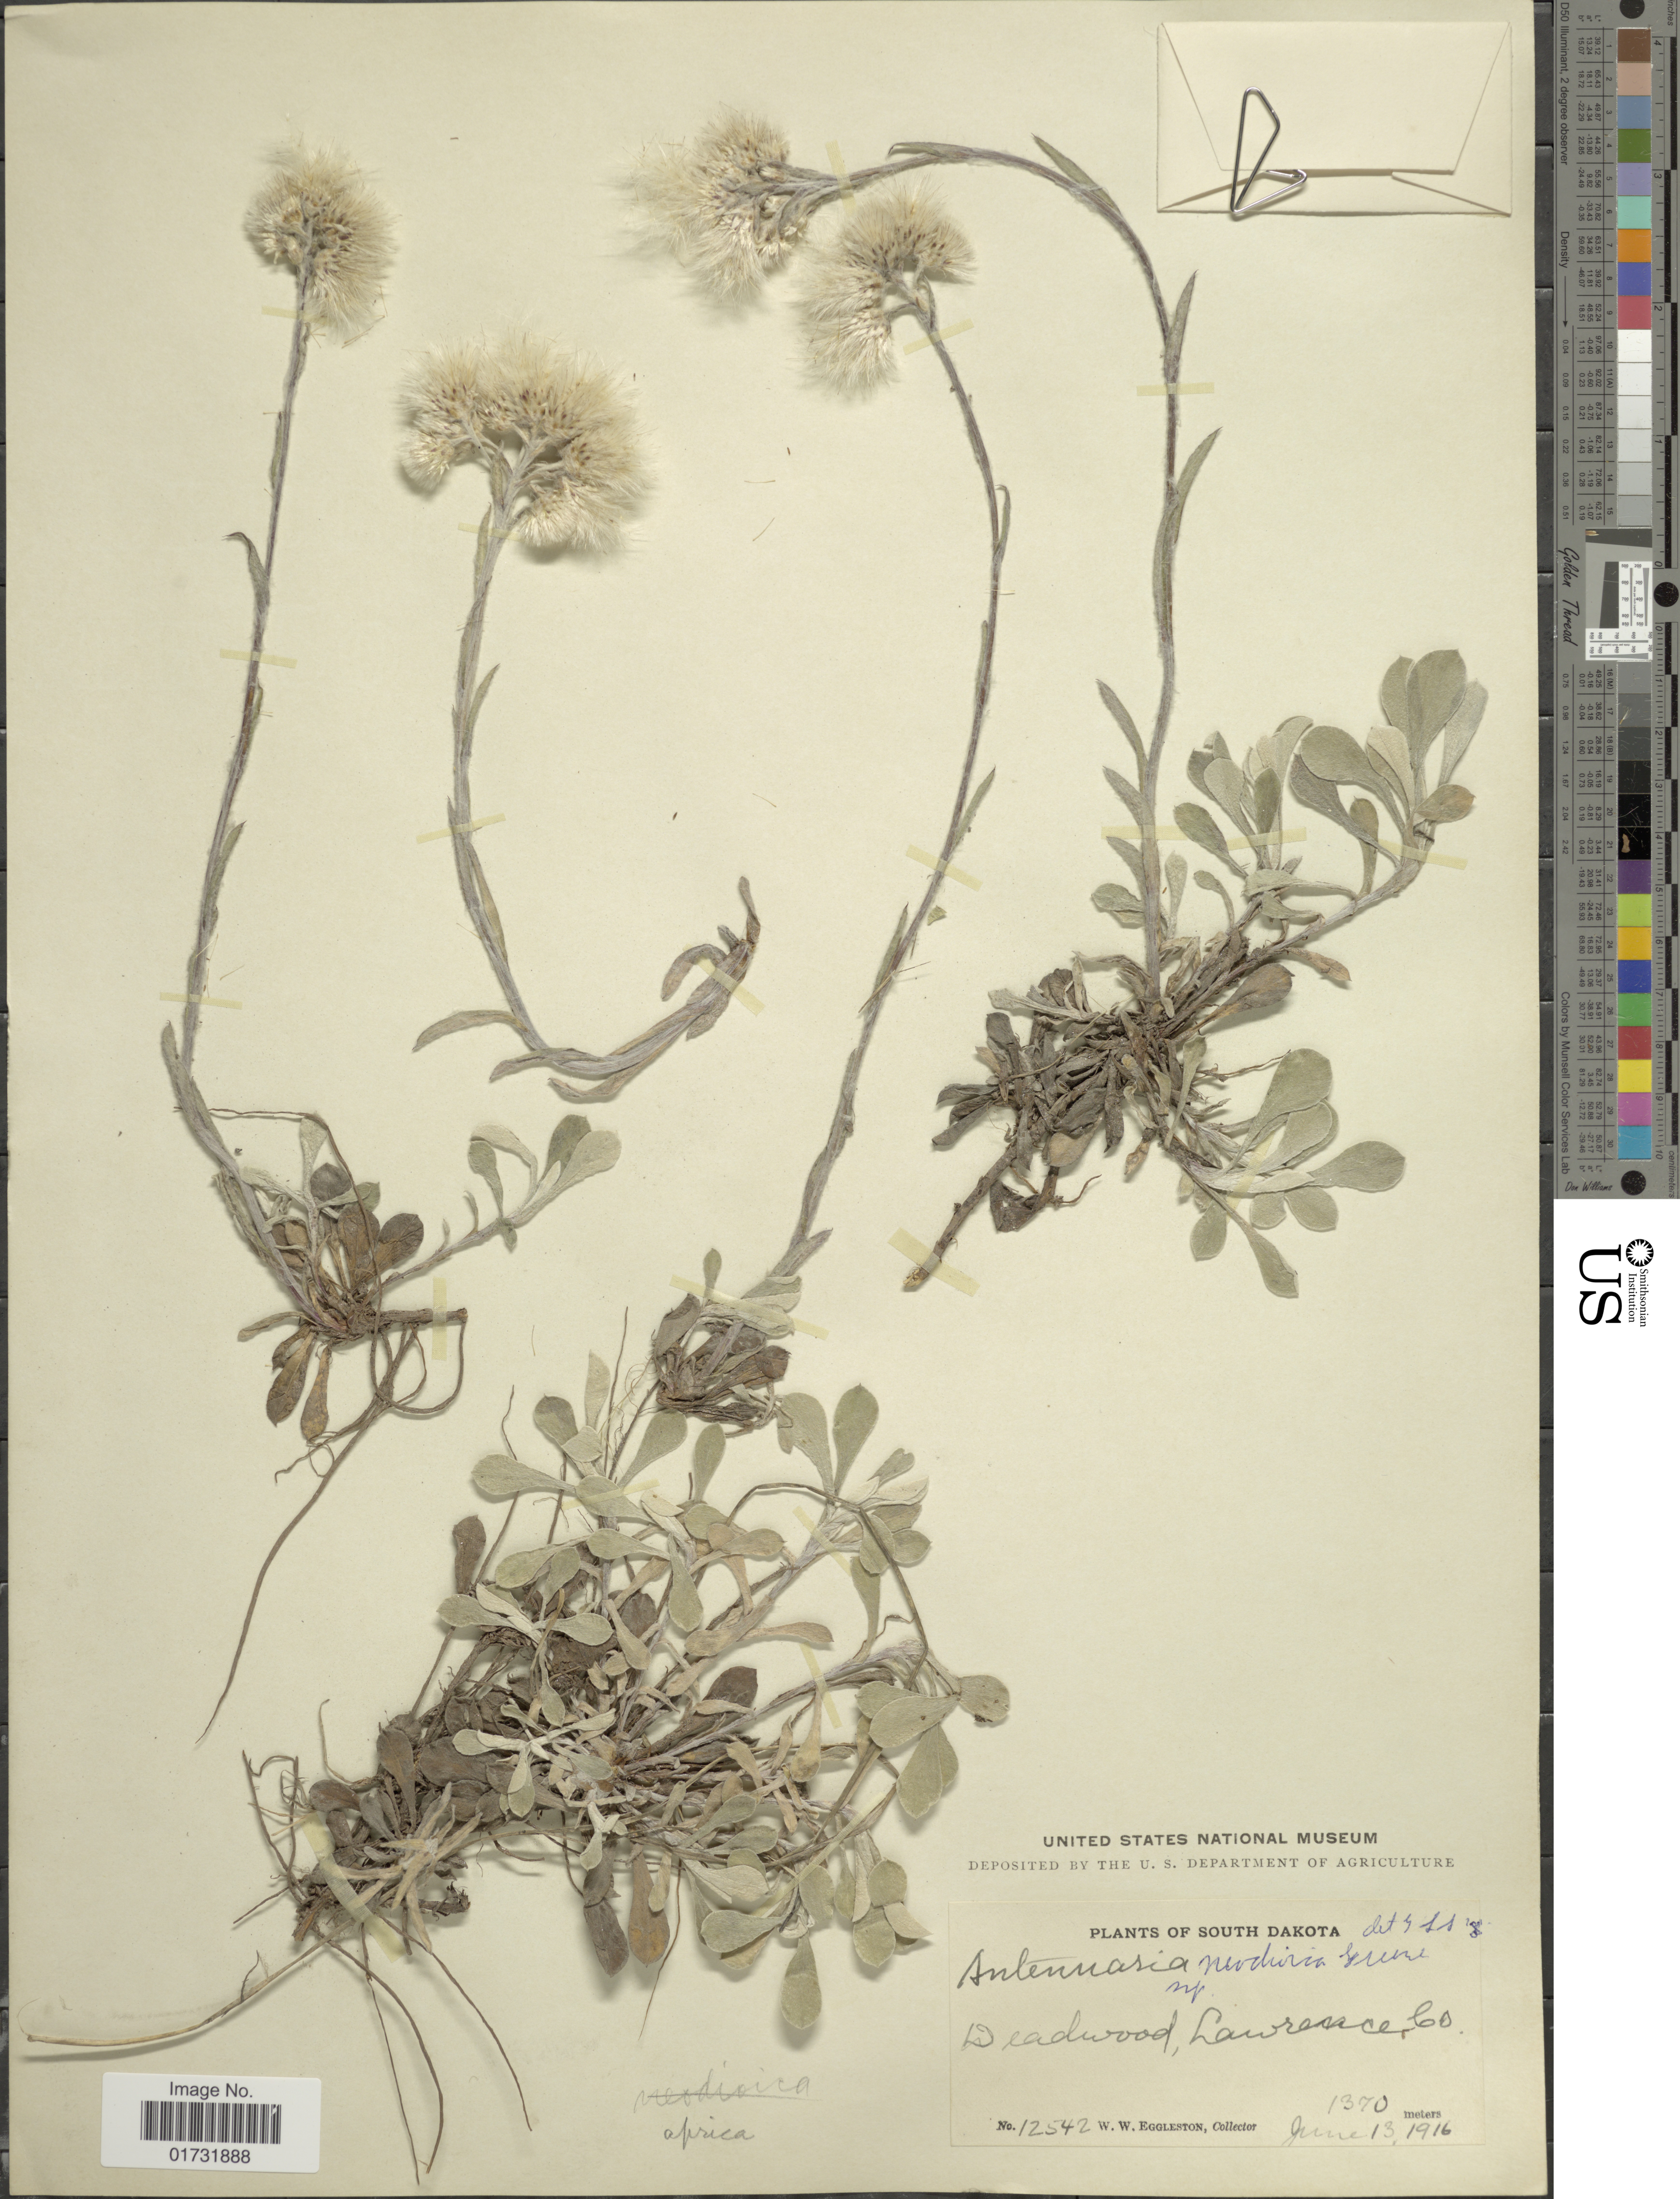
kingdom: Plantae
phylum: Tracheophyta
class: Magnoliopsida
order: Asterales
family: Asteraceae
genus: Antennaria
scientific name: Antennaria neodioica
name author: Greene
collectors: W. W. Eggleston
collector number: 12542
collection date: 1916-06-13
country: United States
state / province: South Dakota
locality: Deadwood, Lawrence Co.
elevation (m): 1370